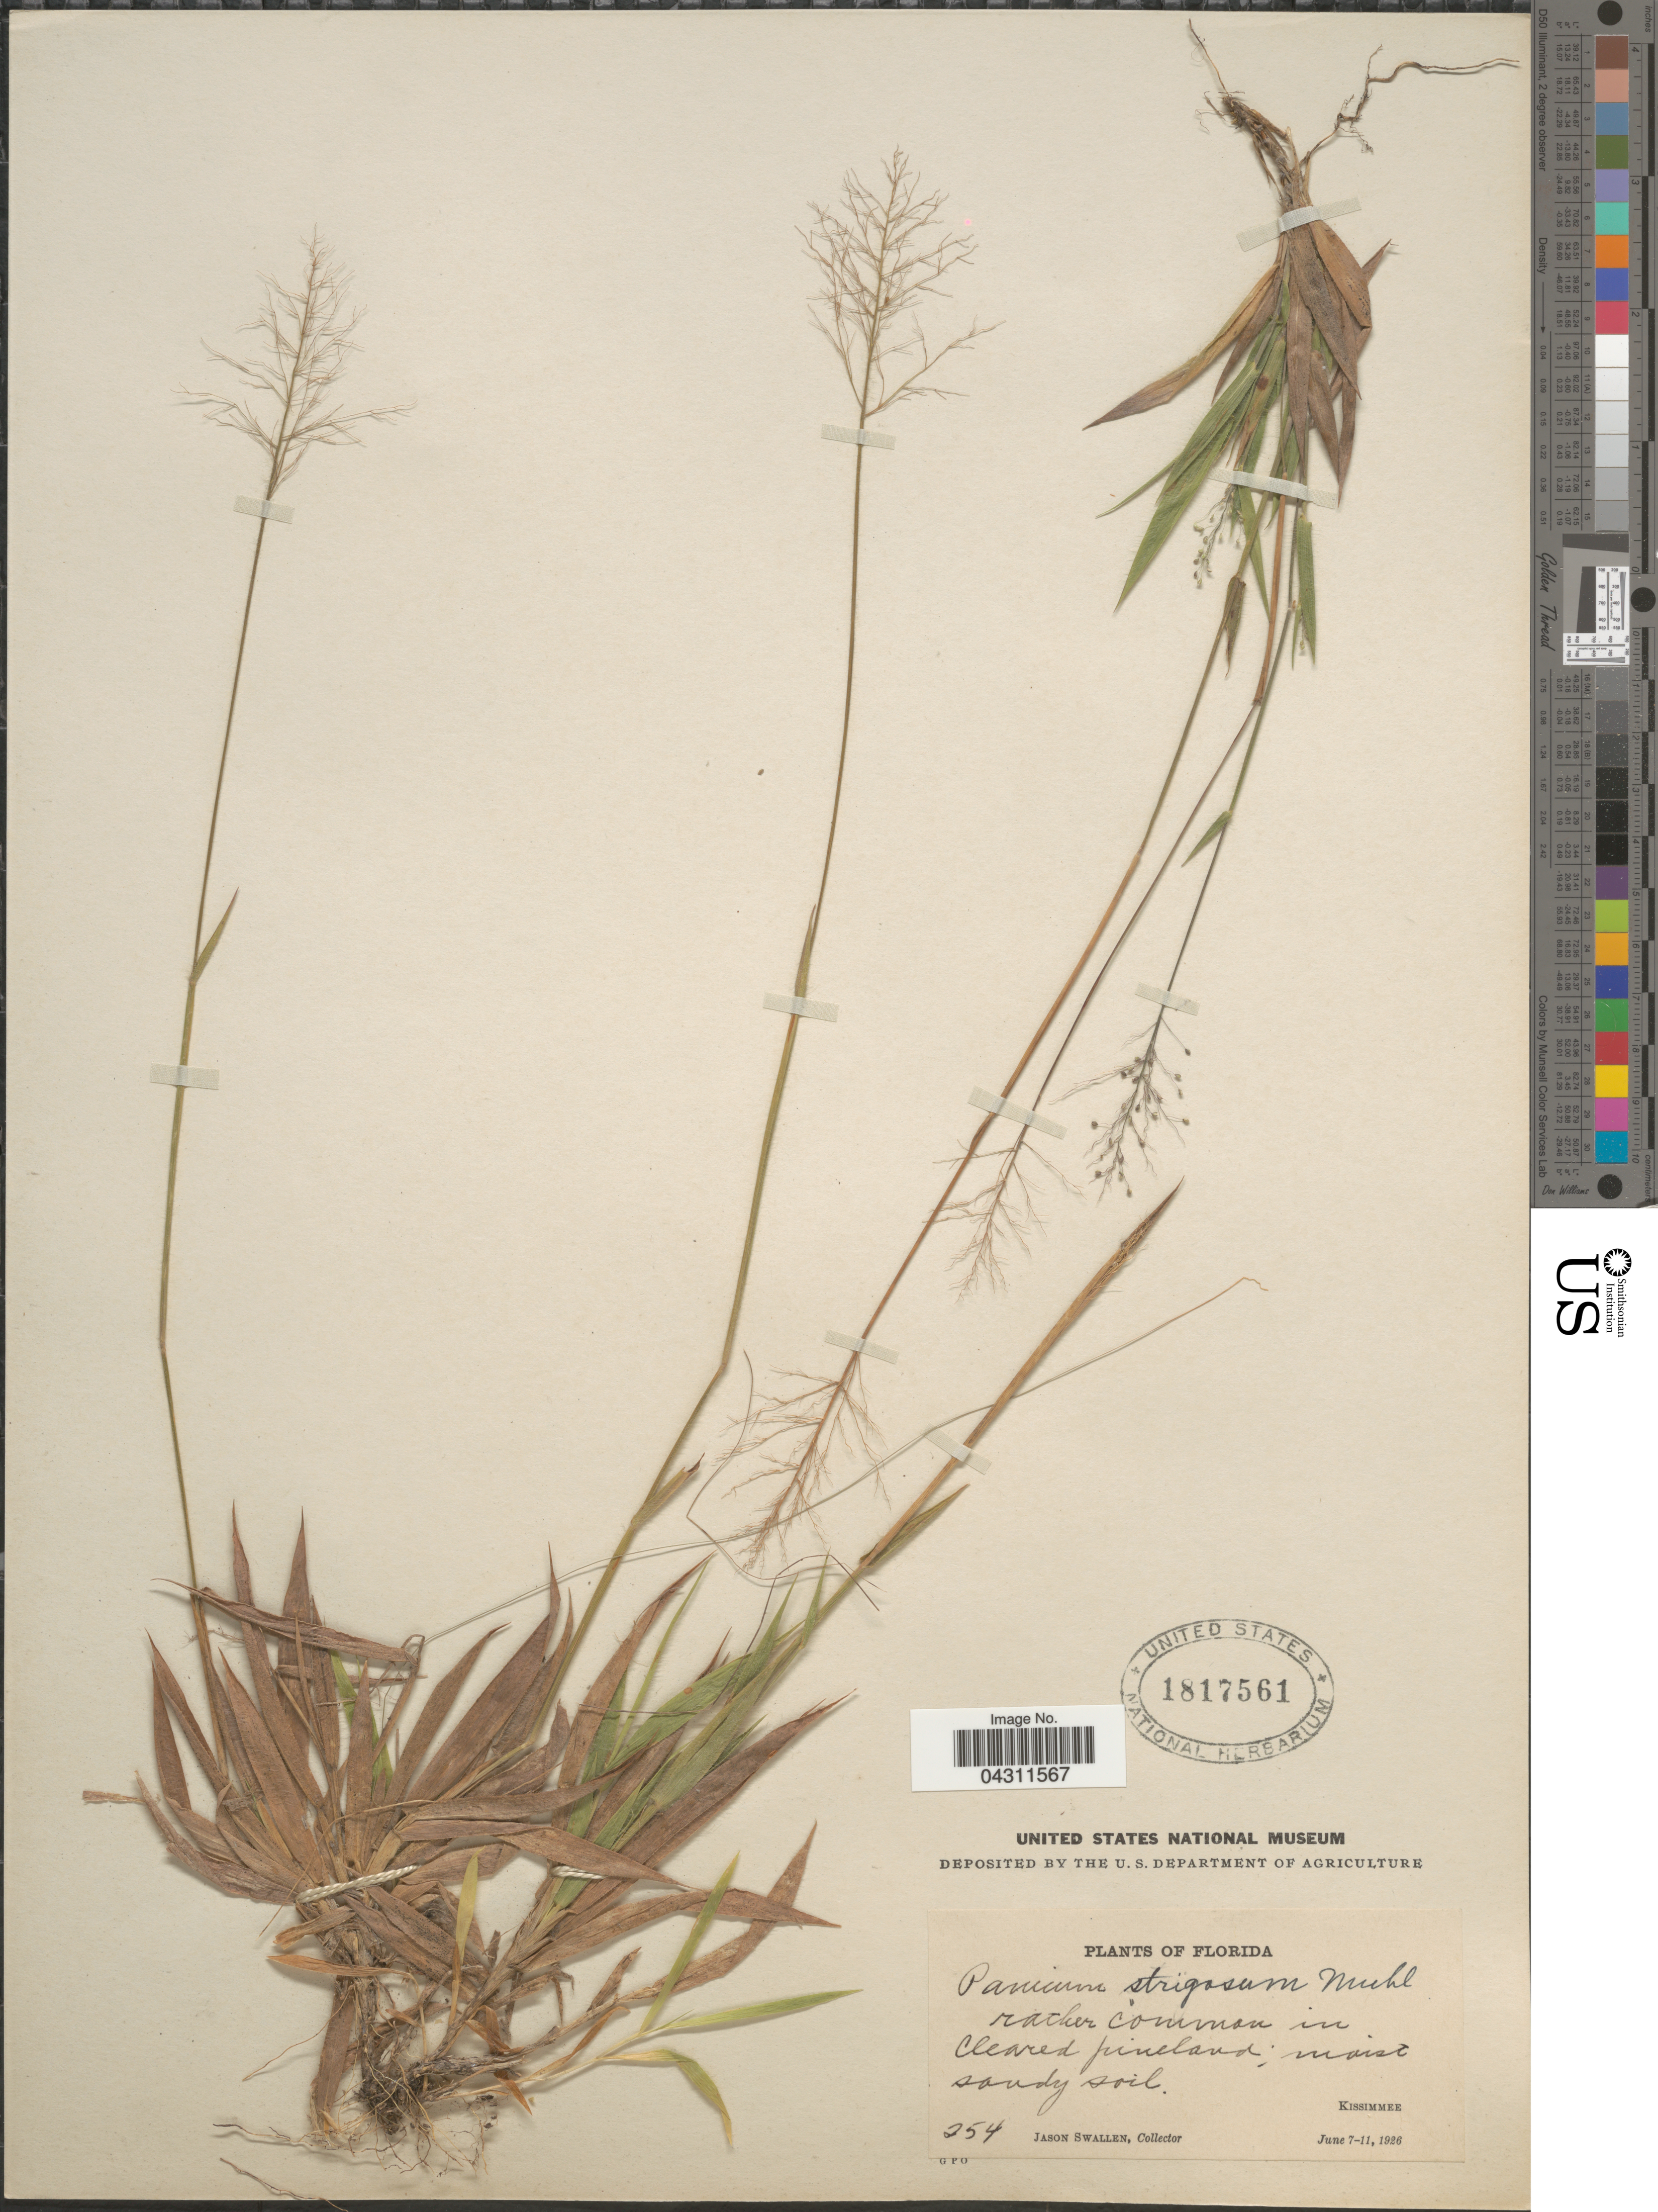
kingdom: Plantae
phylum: Tracheophyta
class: Liliopsida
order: Poales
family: Poaceae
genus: Dichanthelium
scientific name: Dichanthelium strigosum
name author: (Muhl. ex Elliott) Freckmann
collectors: J. R. Swallen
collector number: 254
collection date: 1926-06-07/1926-06-11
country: United States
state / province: Florida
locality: Rather common in cleared pineland; moist sandy soil. Kissimmee.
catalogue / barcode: US 1817561